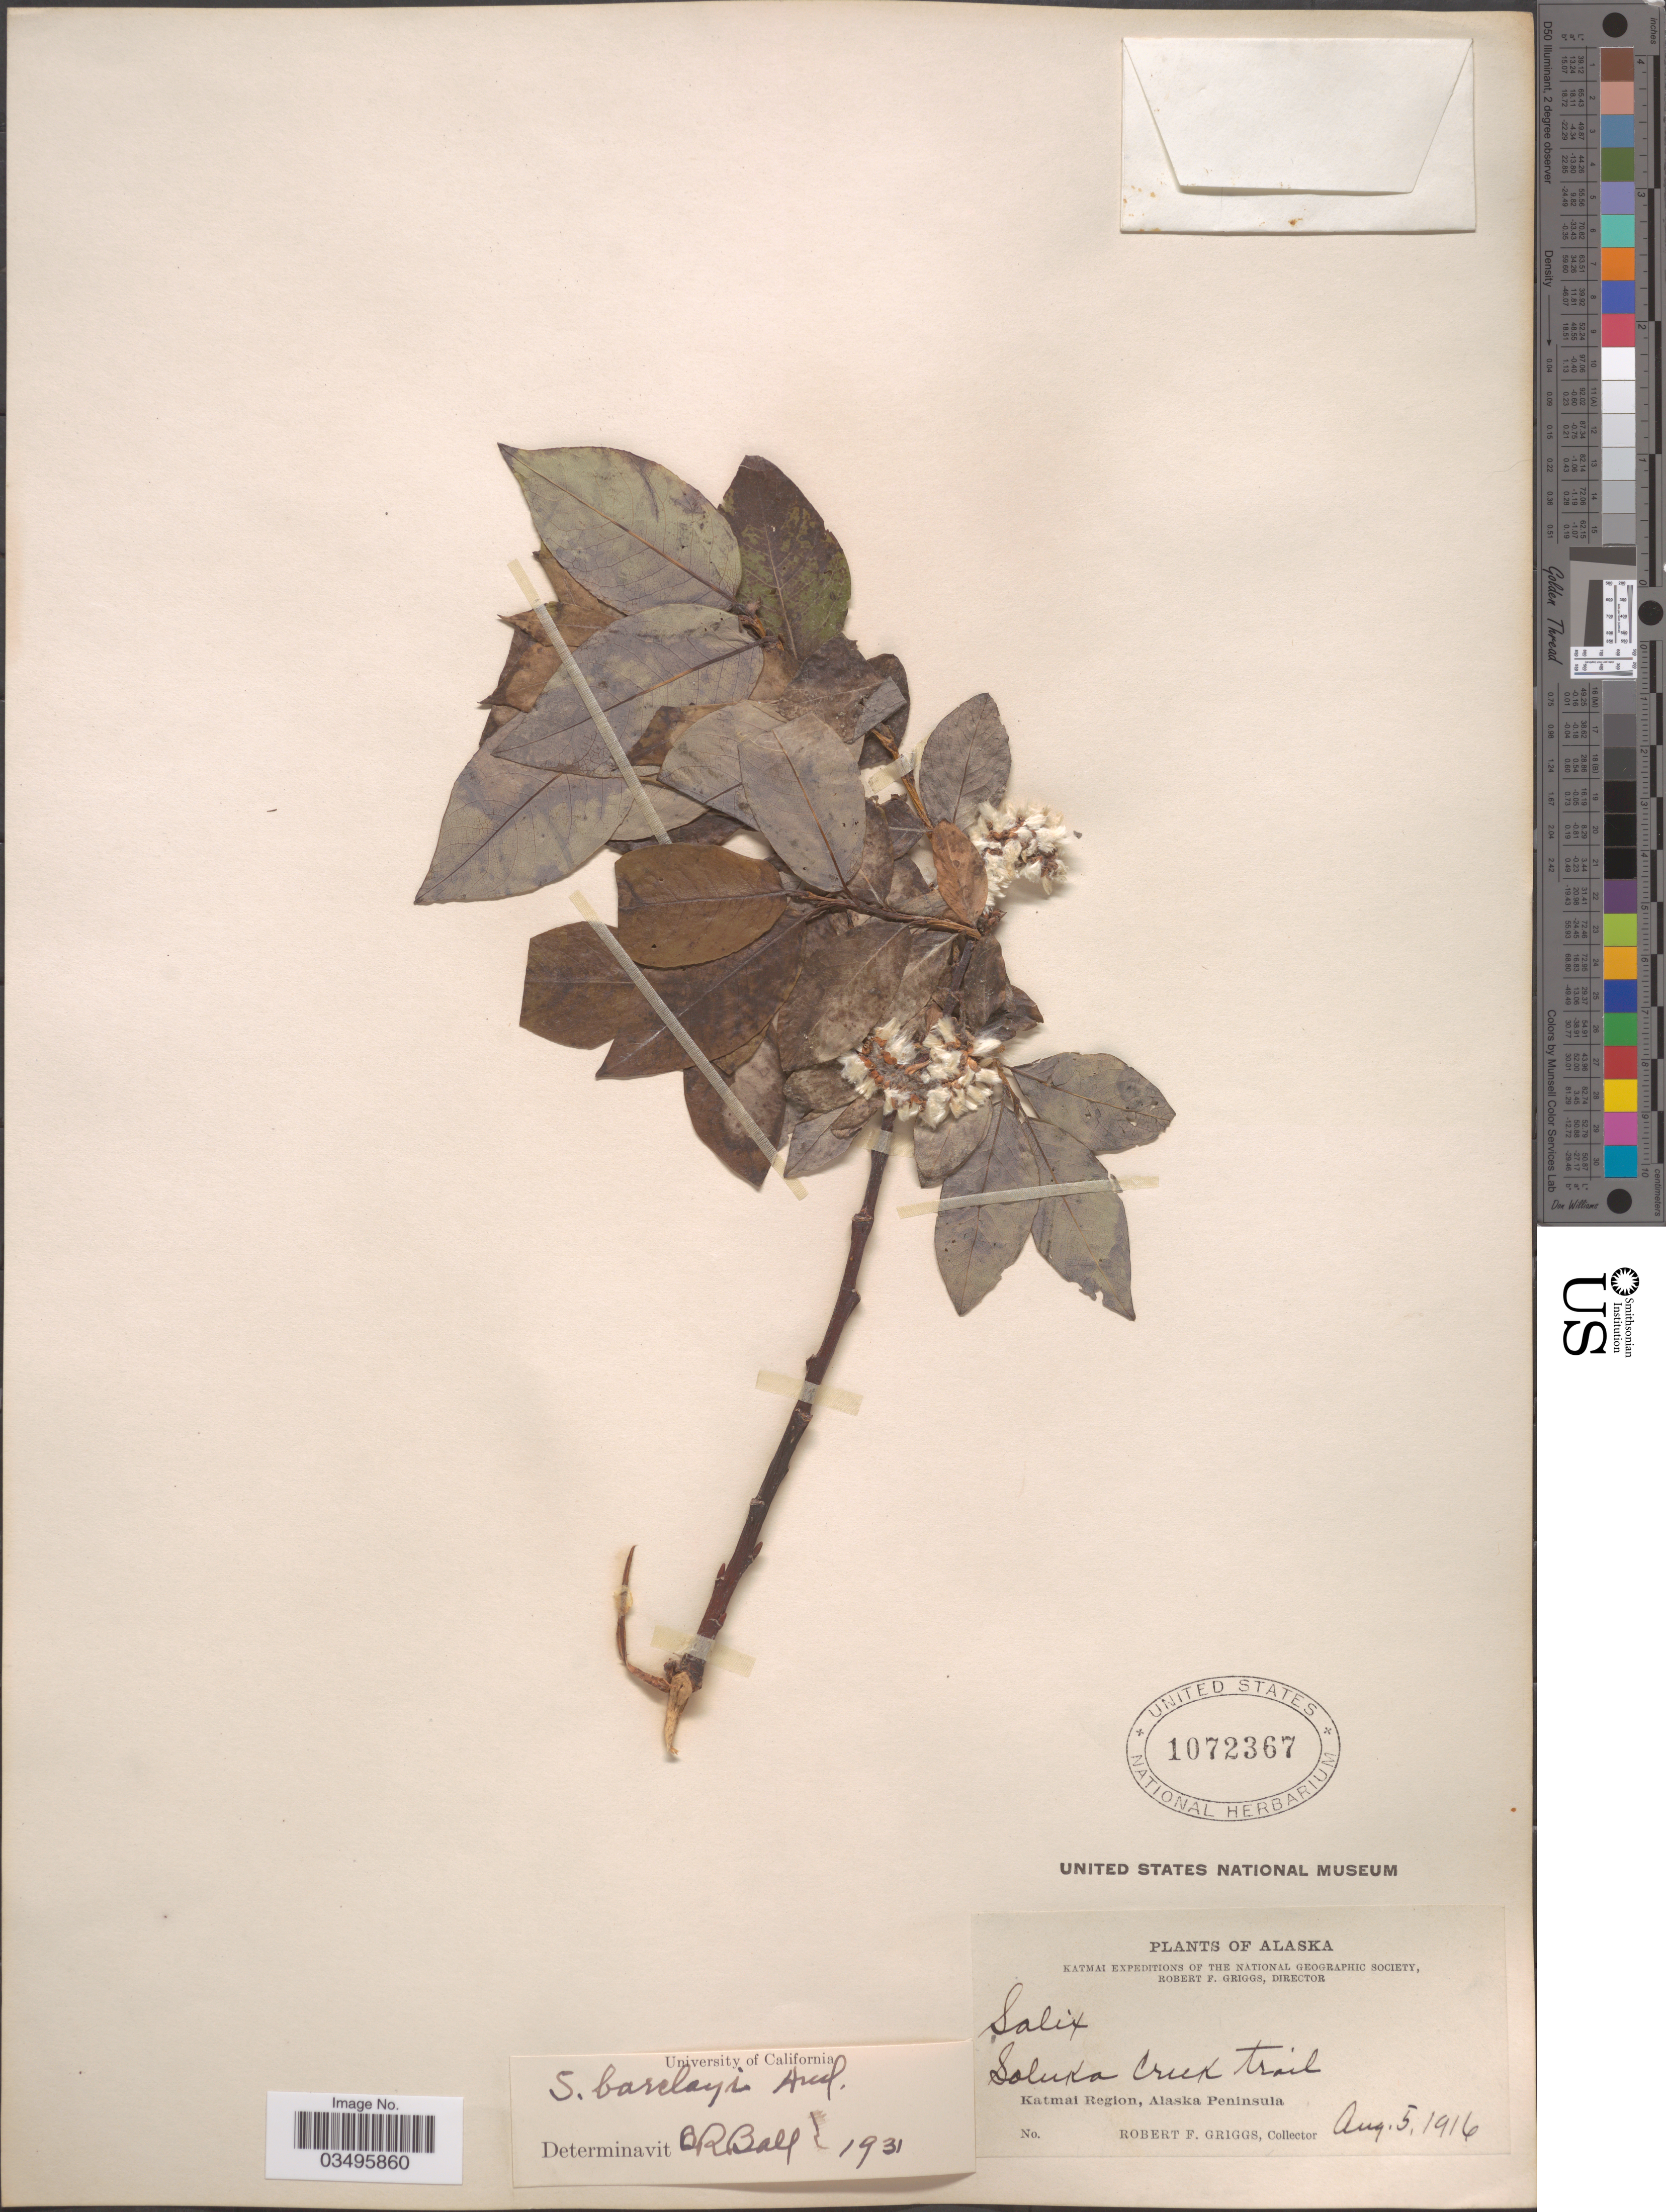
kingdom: Plantae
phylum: Tracheophyta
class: Magnoliopsida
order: Malpighiales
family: Salicaceae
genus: Salix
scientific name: Salix barclayi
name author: Andersson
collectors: R. F. Griggs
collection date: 1916-08-05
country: United States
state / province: Alaska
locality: Soluka Creek trail. Katmai Region, Alaska Peninsula.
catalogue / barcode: US 1072367